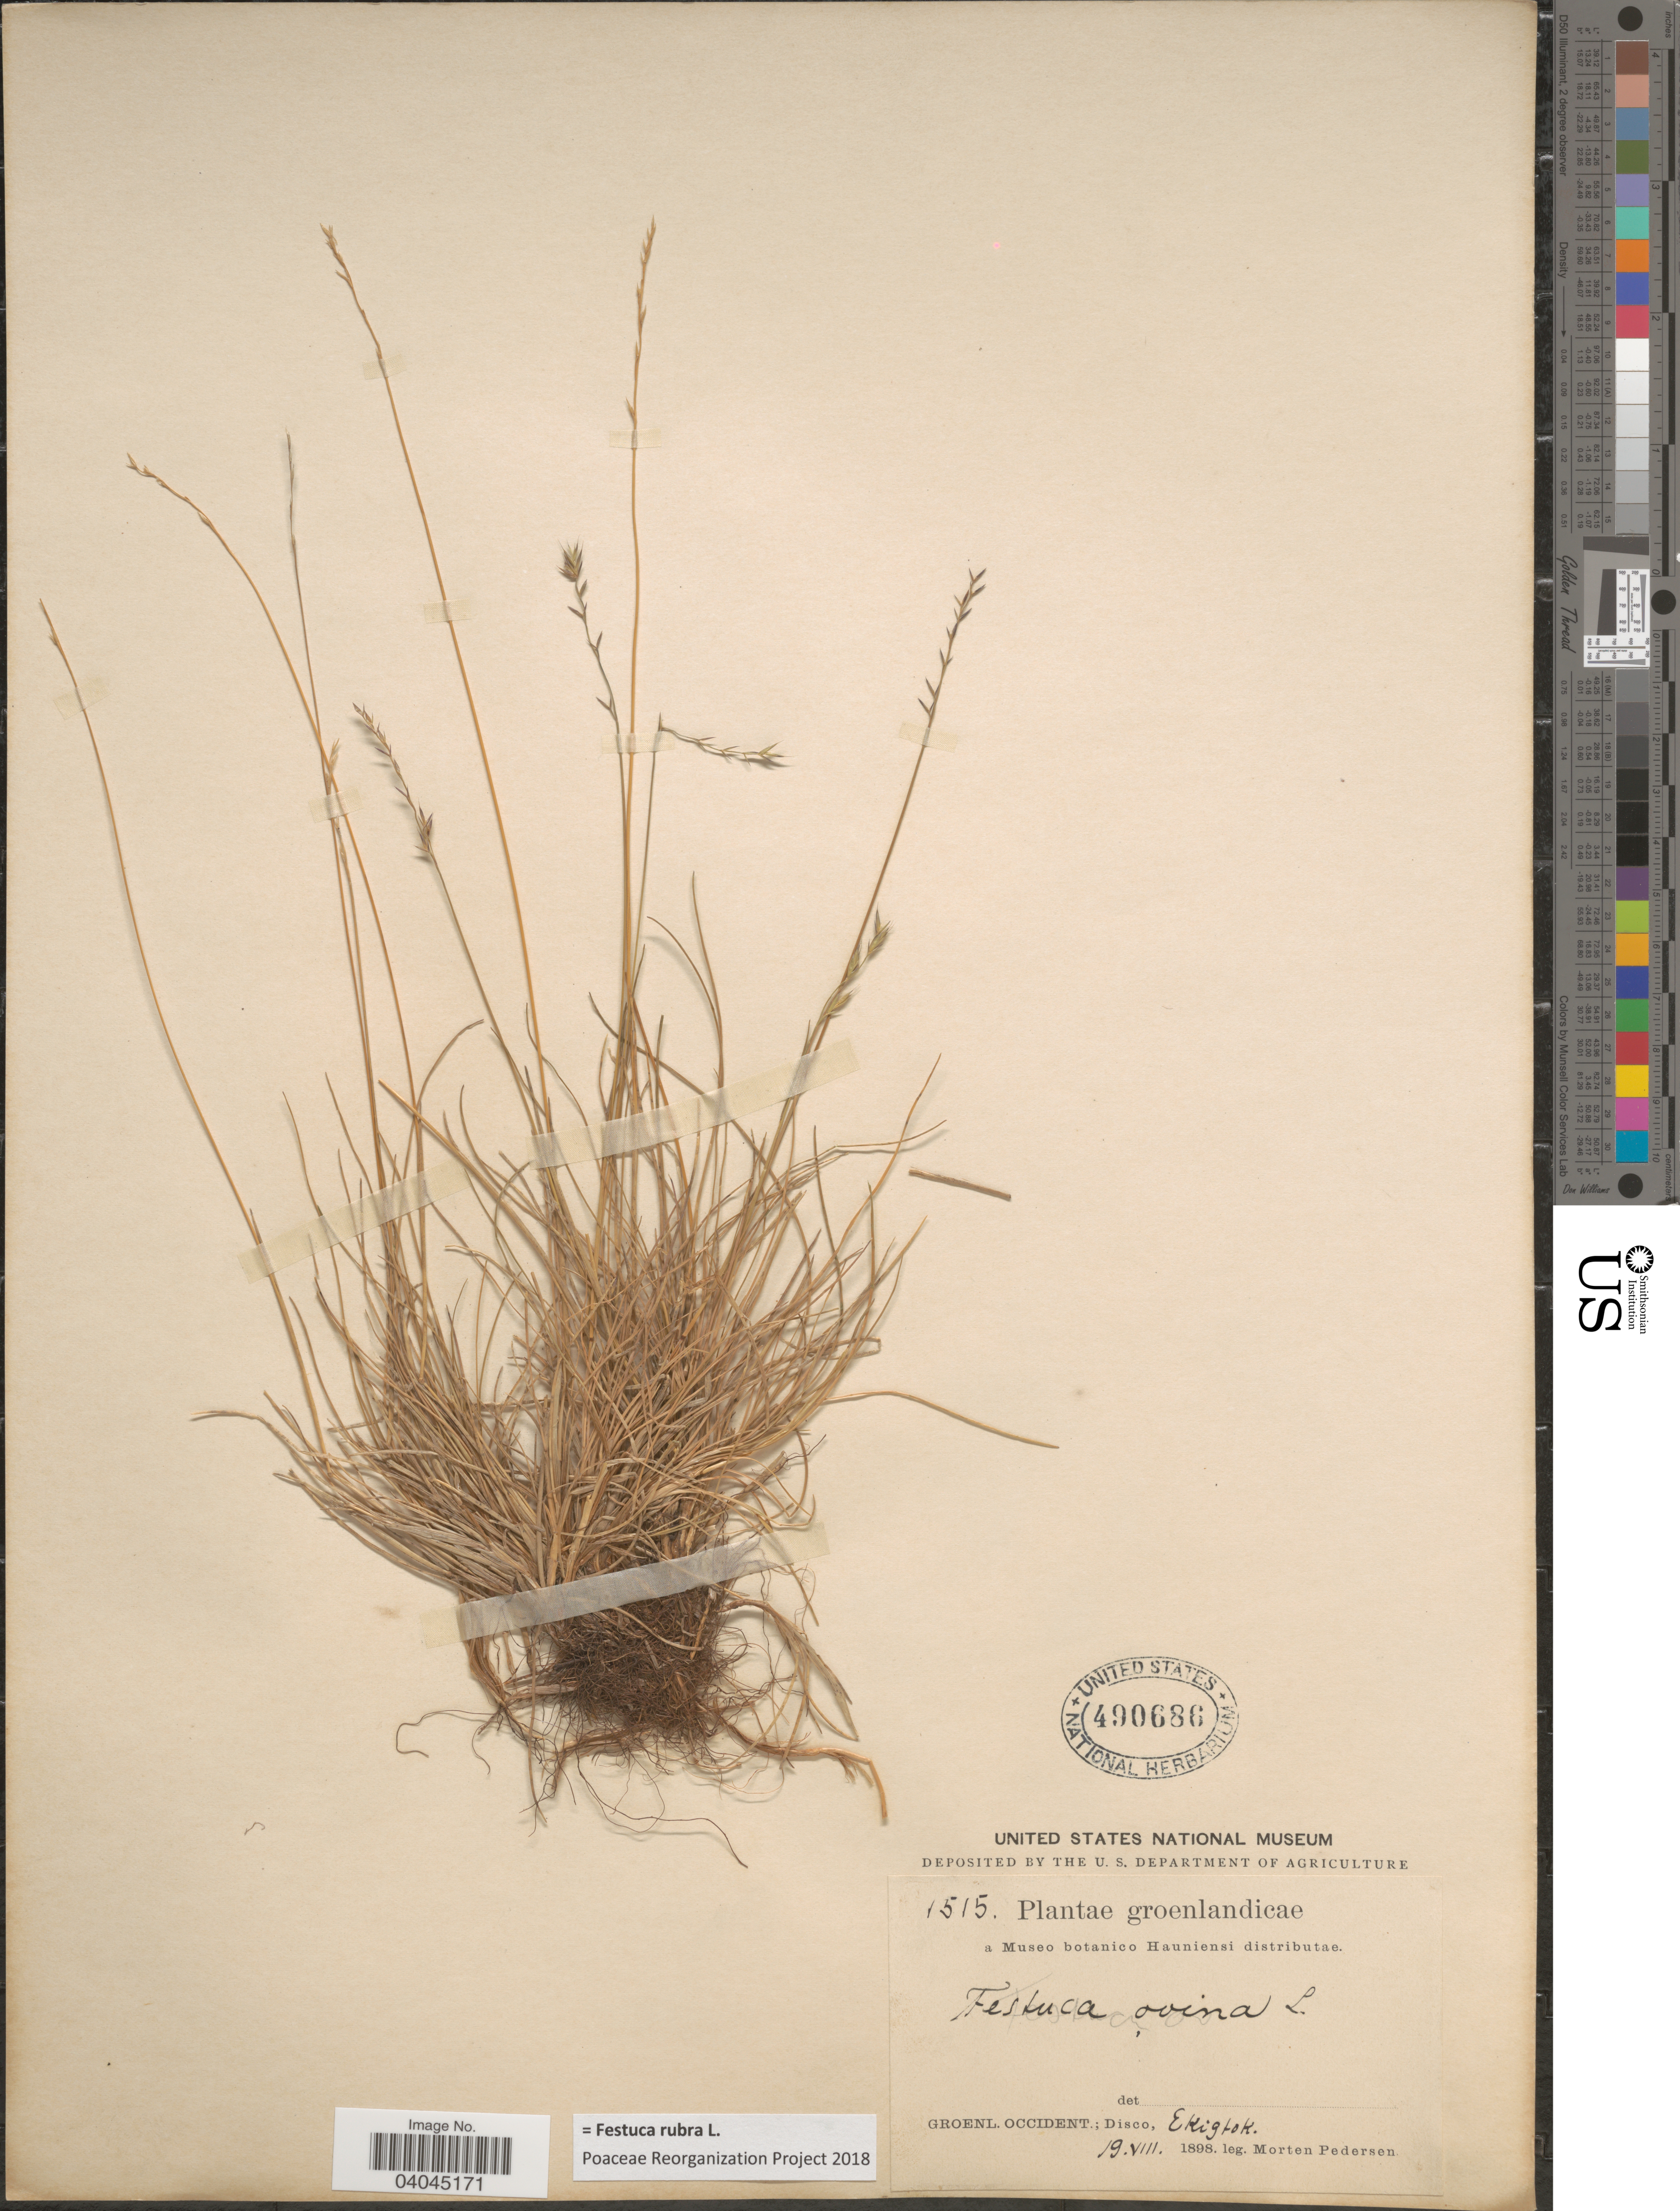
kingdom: Plantae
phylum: Tracheophyta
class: Liliopsida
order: Poales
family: Poaceae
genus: Festuca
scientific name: Festuca rubra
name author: L.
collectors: M. Pedersen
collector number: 1515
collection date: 1898-08-19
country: Greenland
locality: Groenlandicae. Groenl. Occident.; Disco, Ekigtok.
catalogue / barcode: US 490686